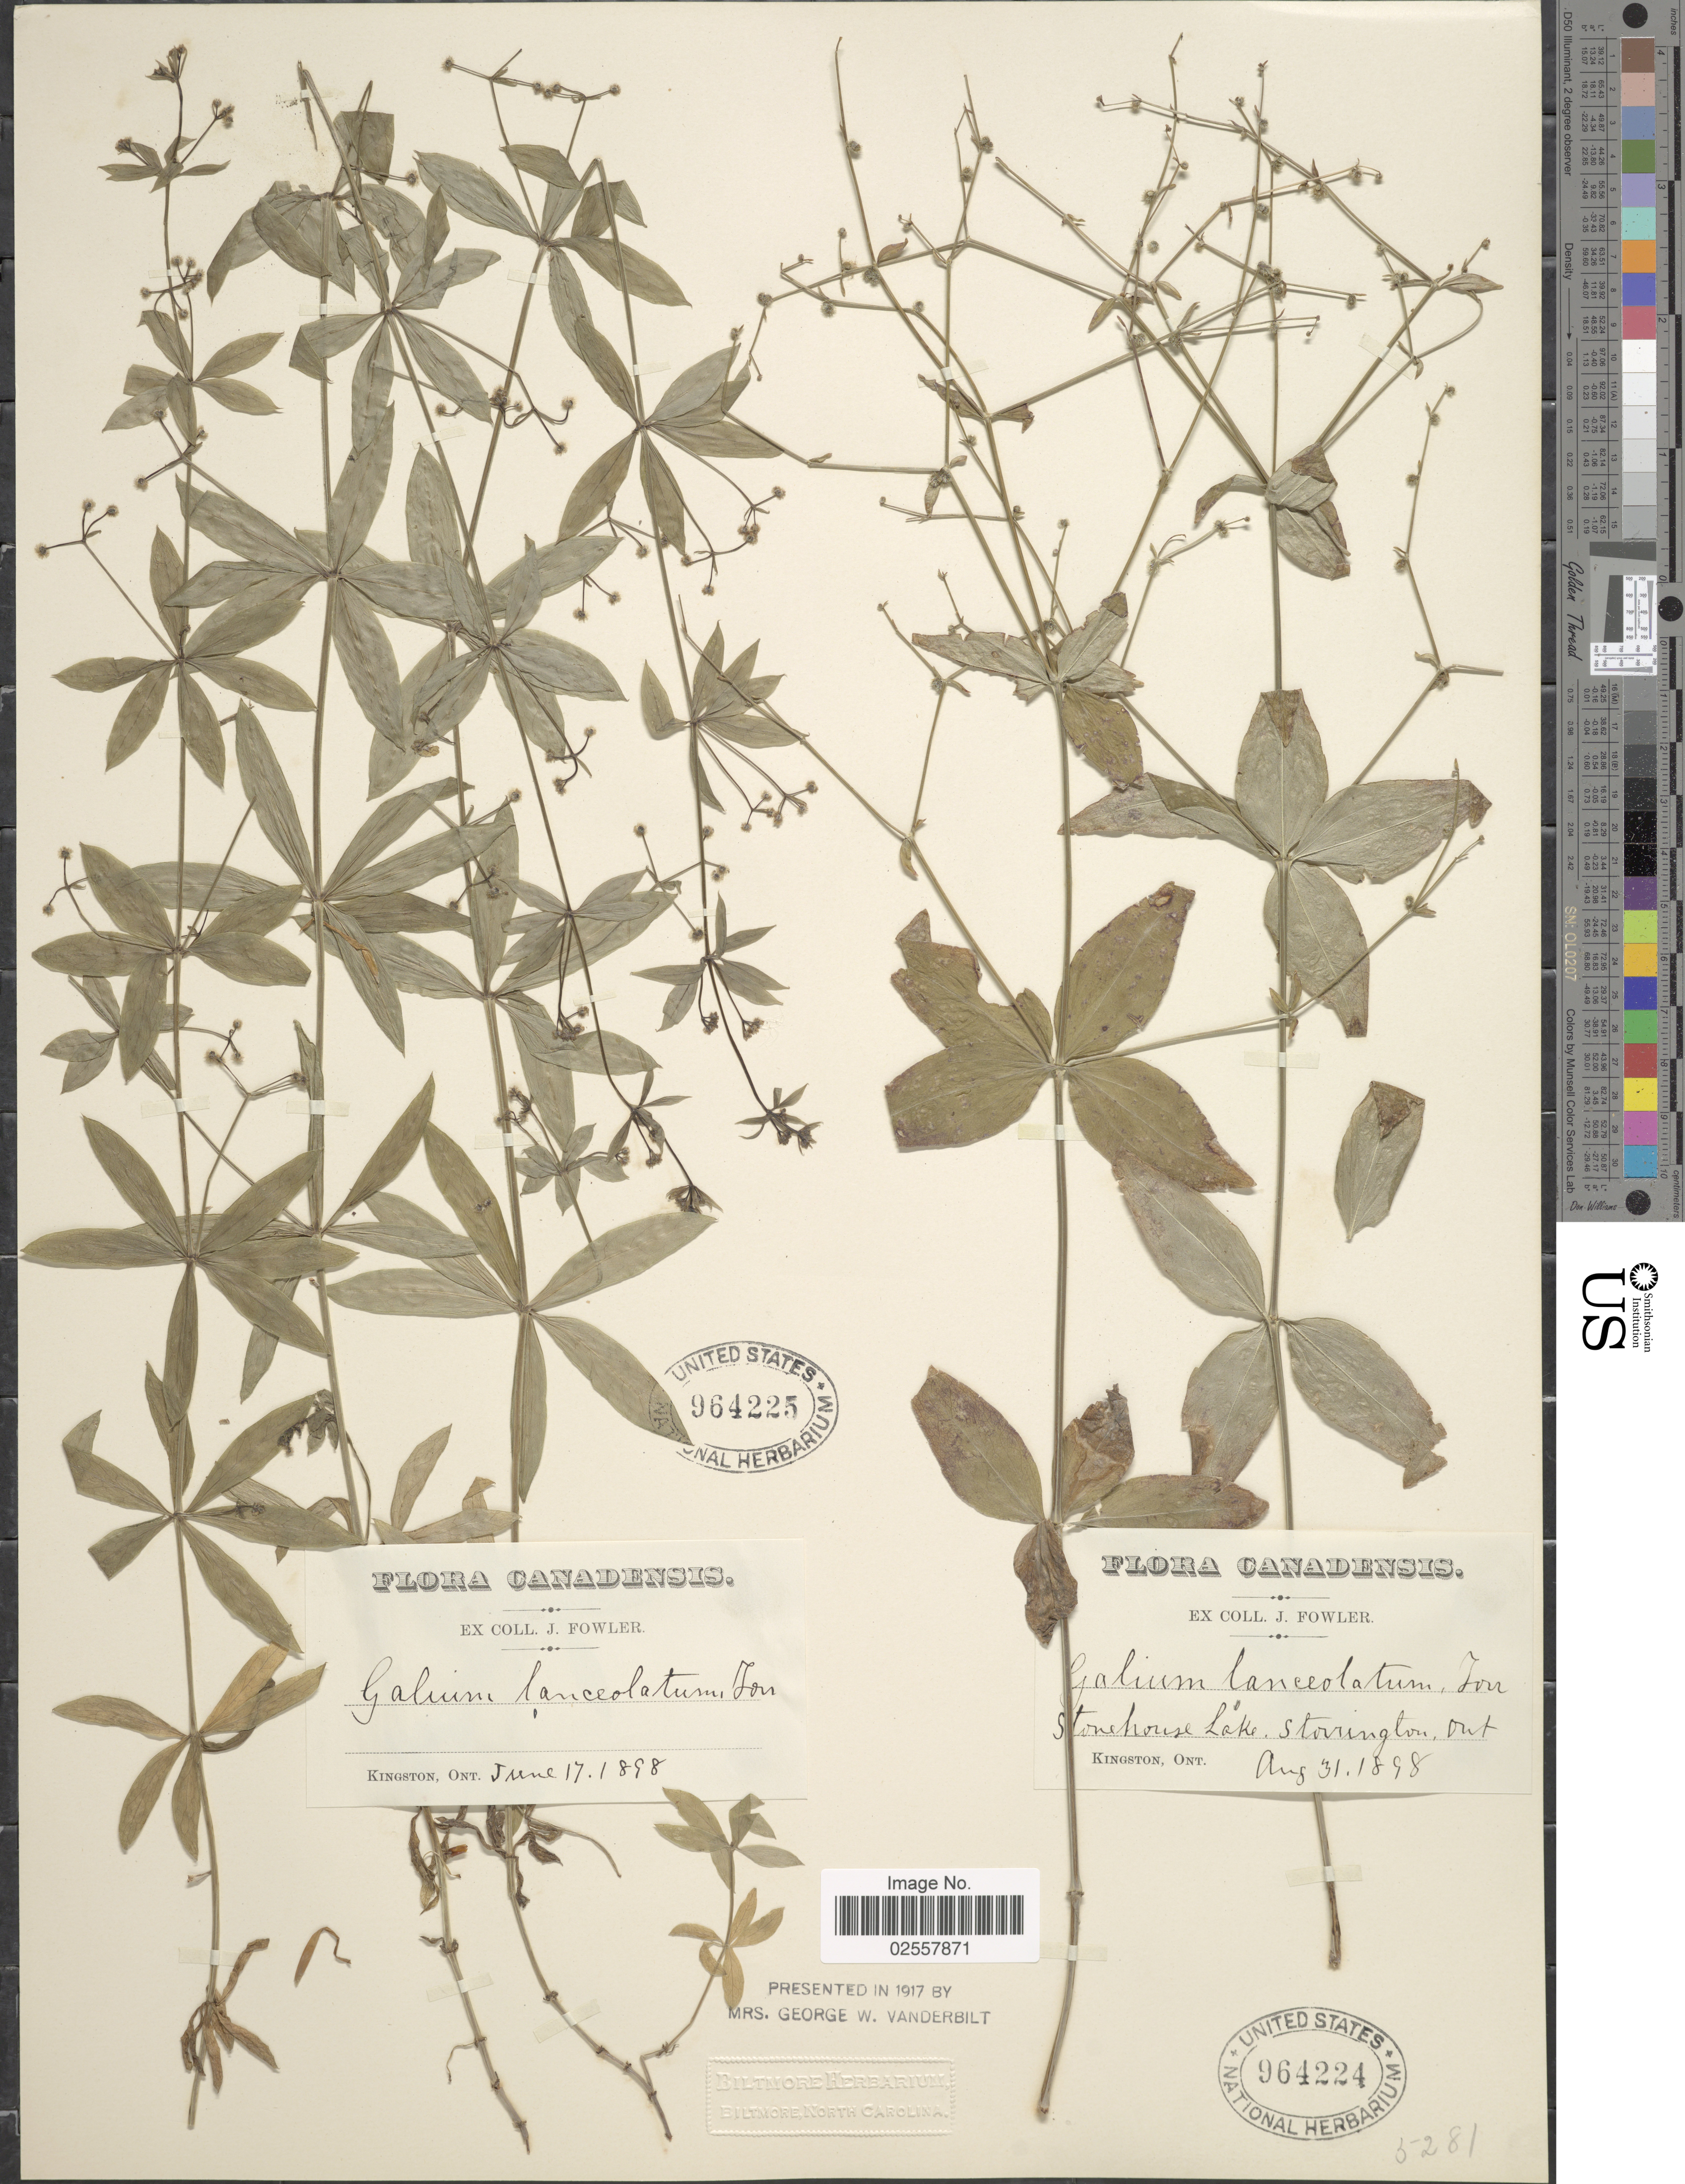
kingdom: Plantae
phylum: Tracheophyta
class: Magnoliopsida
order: Gentianales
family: Rubiaceae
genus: Galium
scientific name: Galium lanceolatum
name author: (Torr. & A. Gray) Torr.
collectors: J. P. Fowler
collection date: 1898-06-17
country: Canada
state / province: Ontario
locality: Kingston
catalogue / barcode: US 964225-2